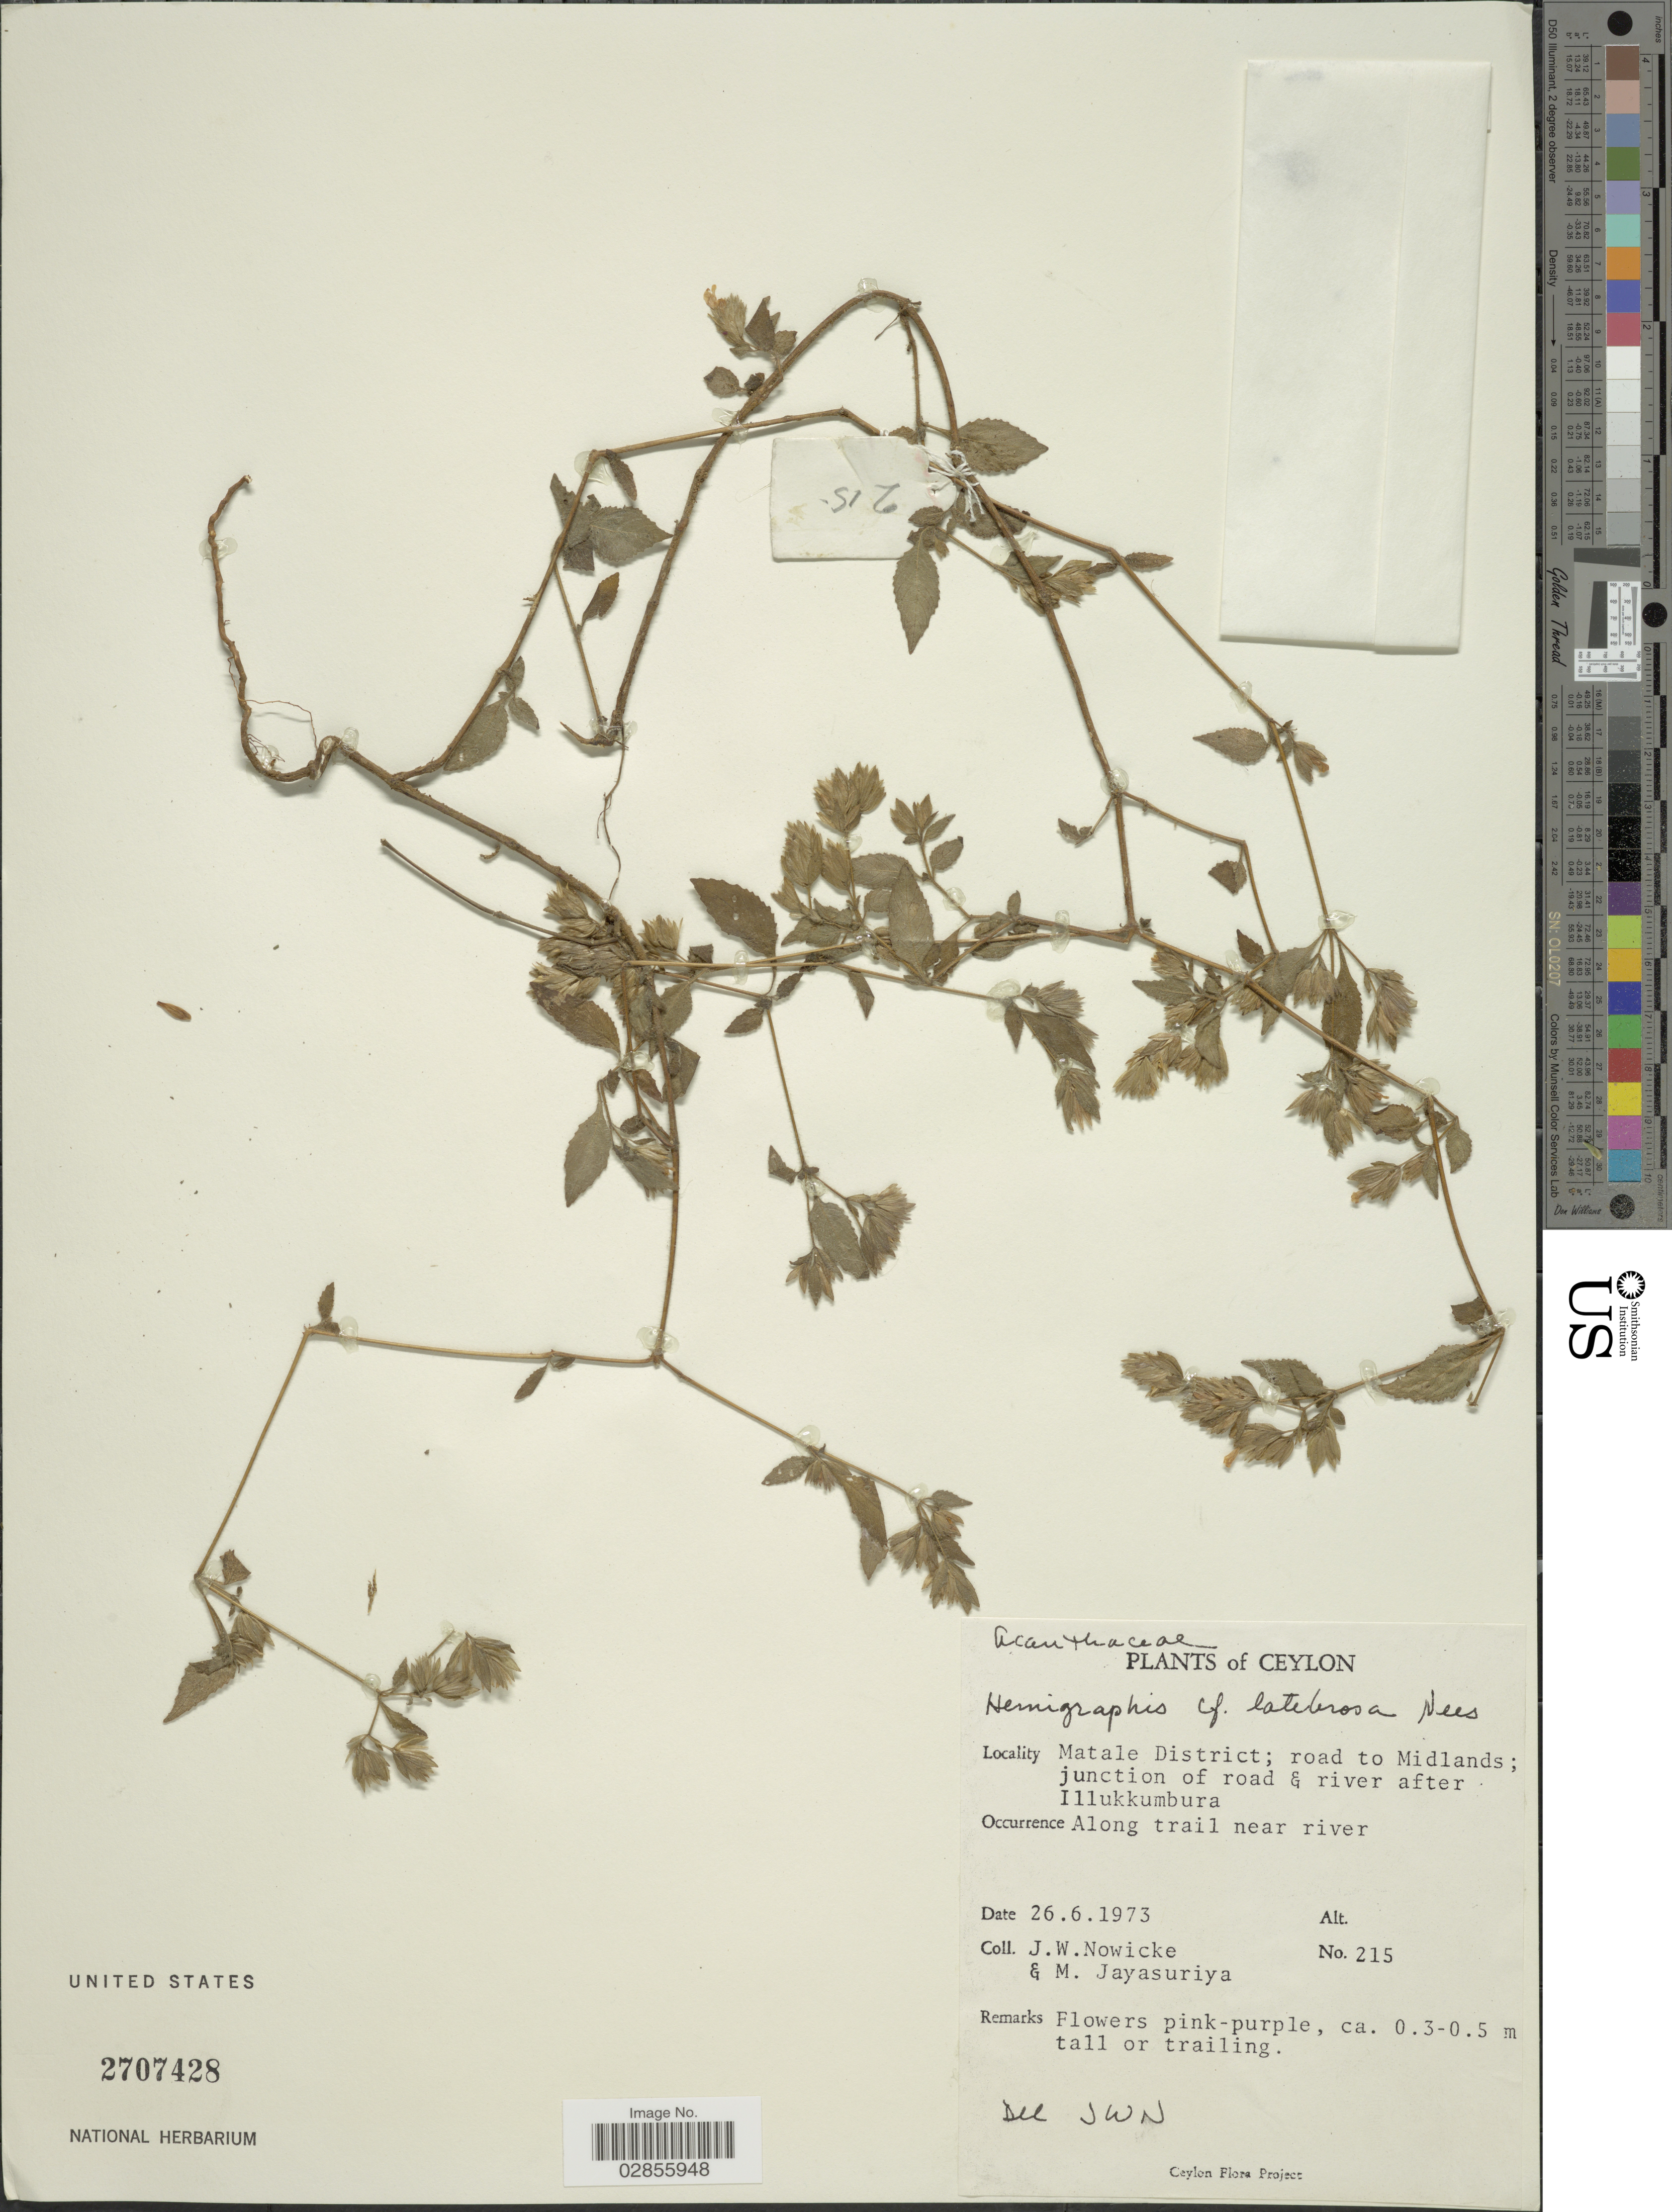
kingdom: Plantae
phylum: Tracheophyta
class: Magnoliopsida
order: Lamiales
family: Acanthaceae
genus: Hemigraphis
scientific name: Hemigraphis latebrosa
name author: (A. Roth) Nees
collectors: J. W. Nowicke & M. Jayasuriya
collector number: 215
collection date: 1973-06-26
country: Sri Lanka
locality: Ceylon. Matale District, road to Midlands; junction of road & river after Illukkumbura. Along trail near river.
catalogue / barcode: US 2707428